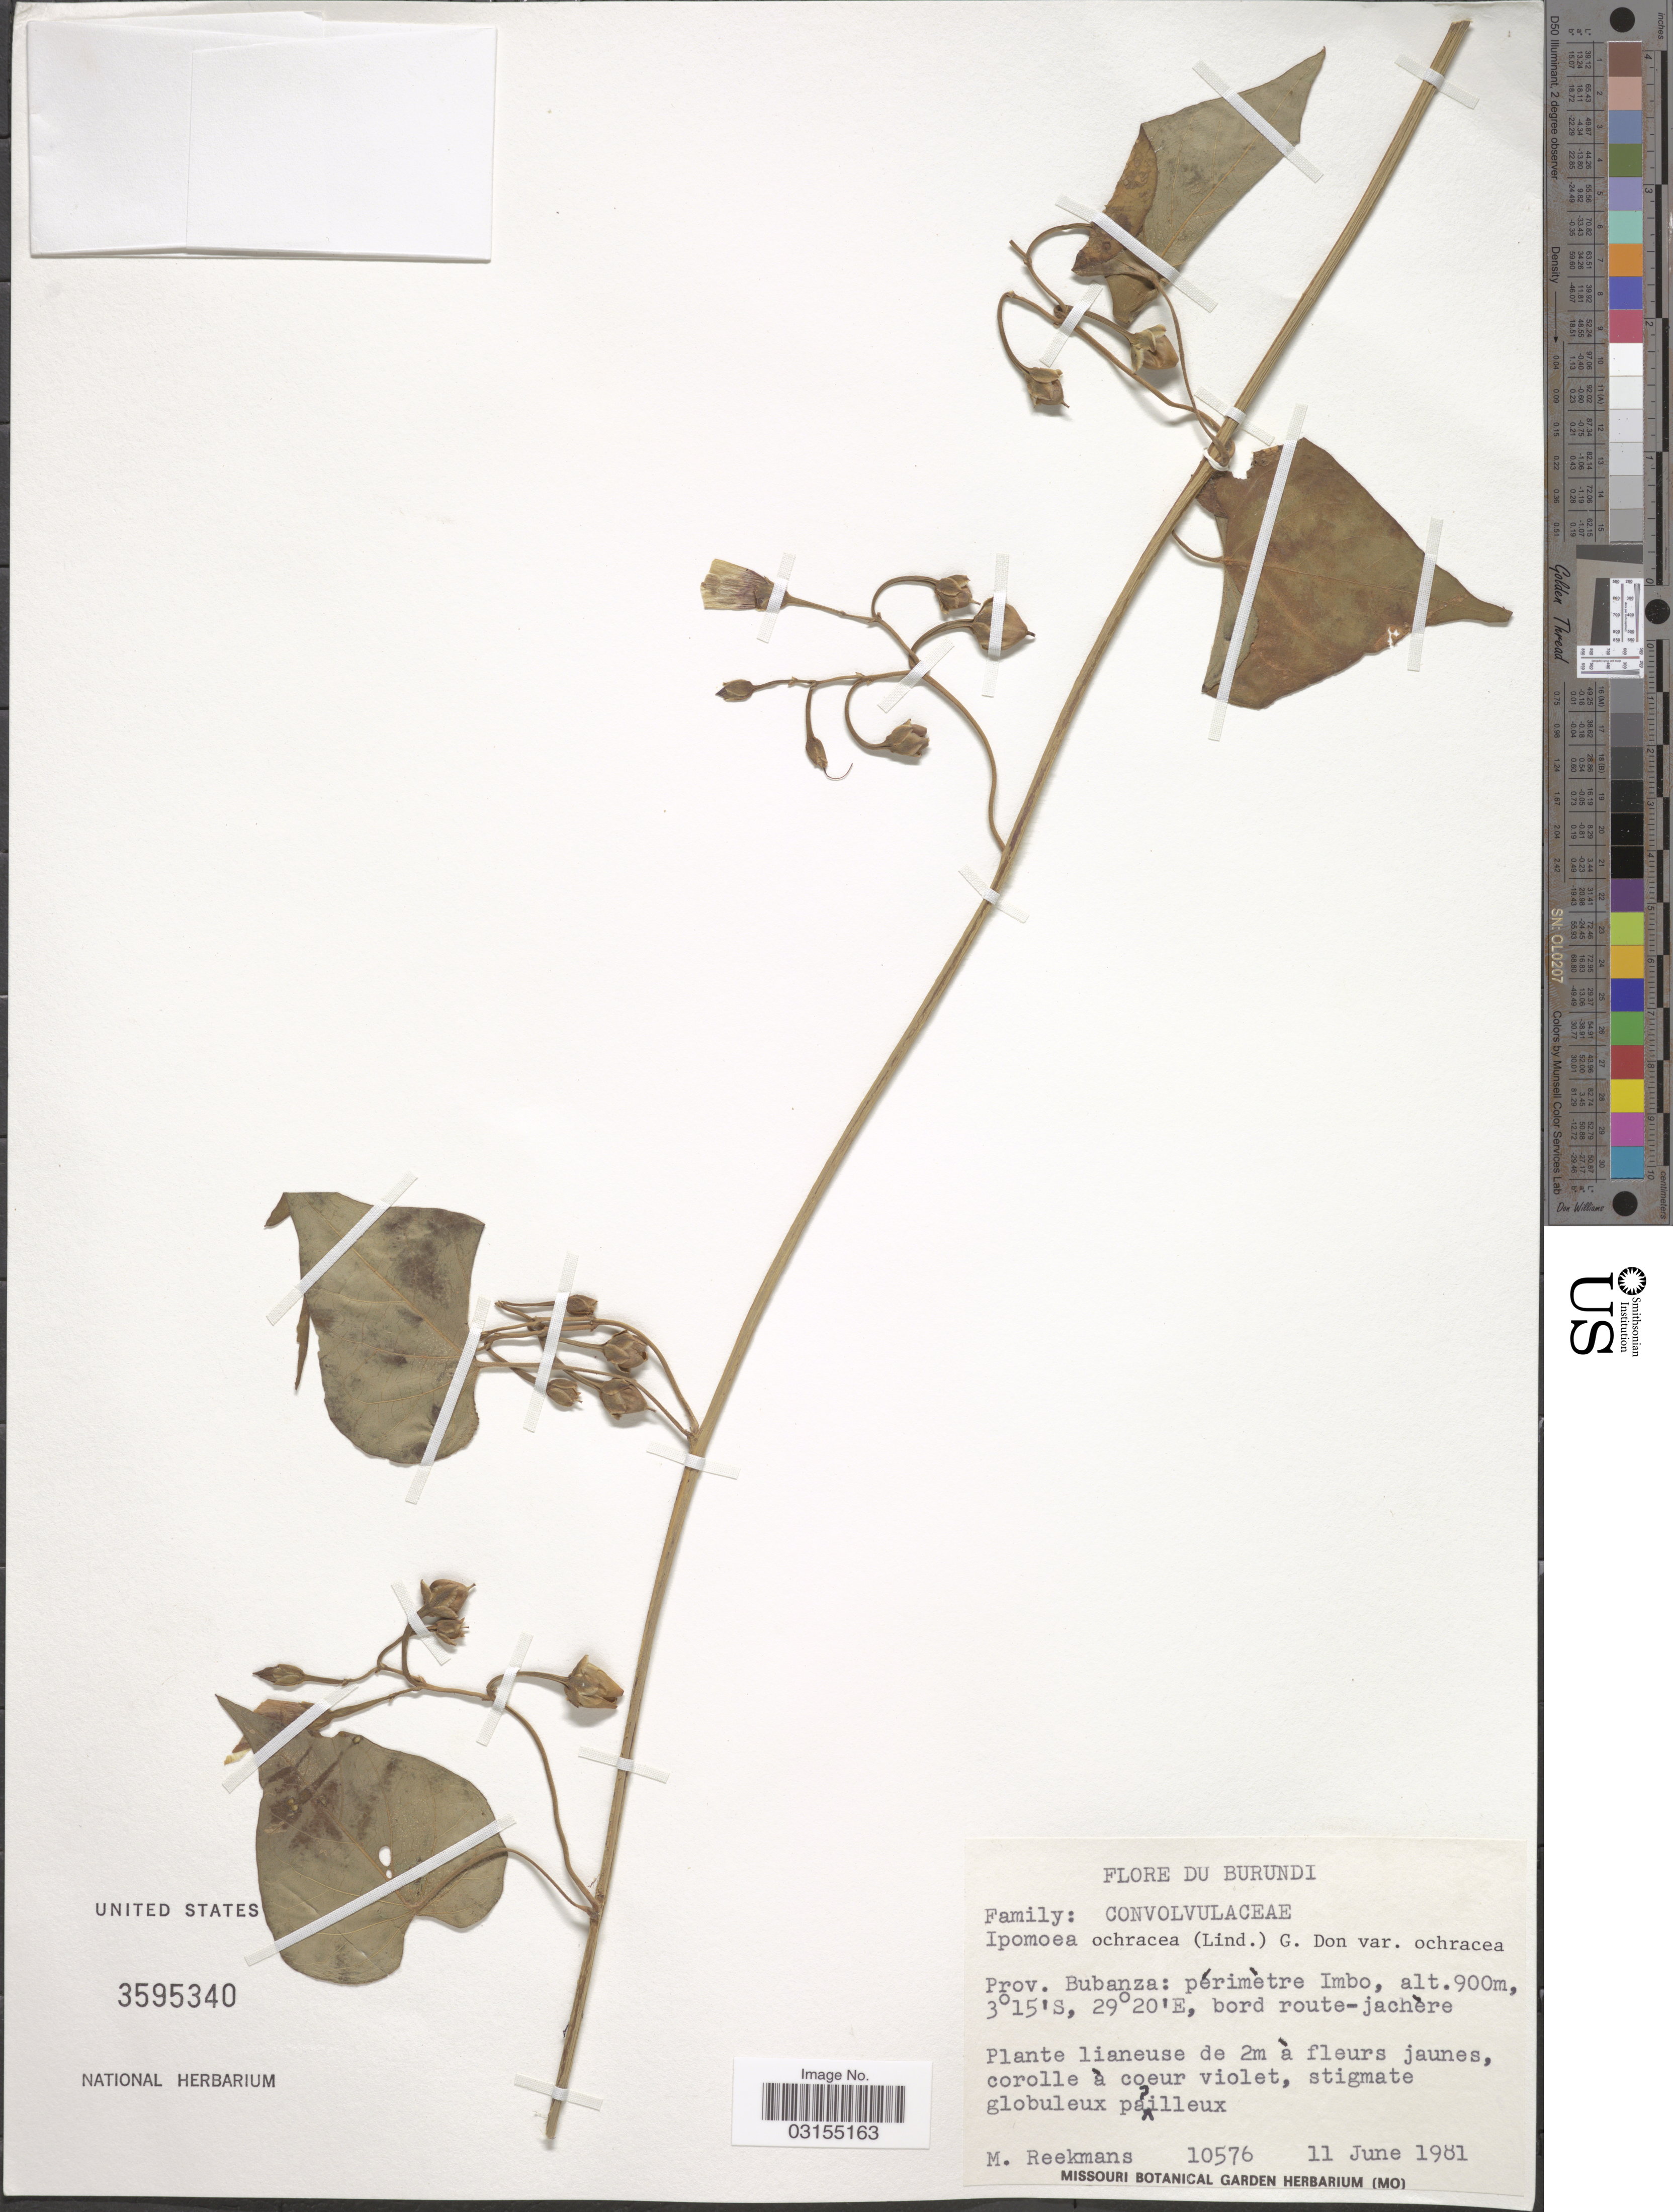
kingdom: Plantae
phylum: Tracheophyta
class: Magnoliopsida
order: Solanales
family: Convolvulaceae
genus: Ipomoea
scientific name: Ipomoea ochracea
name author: (Lindl.) G. Don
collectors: M. Reekmans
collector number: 10576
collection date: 1981-06-11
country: Burundi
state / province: Bubanza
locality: Périmètre Imbo.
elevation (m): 900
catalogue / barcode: US 3595340